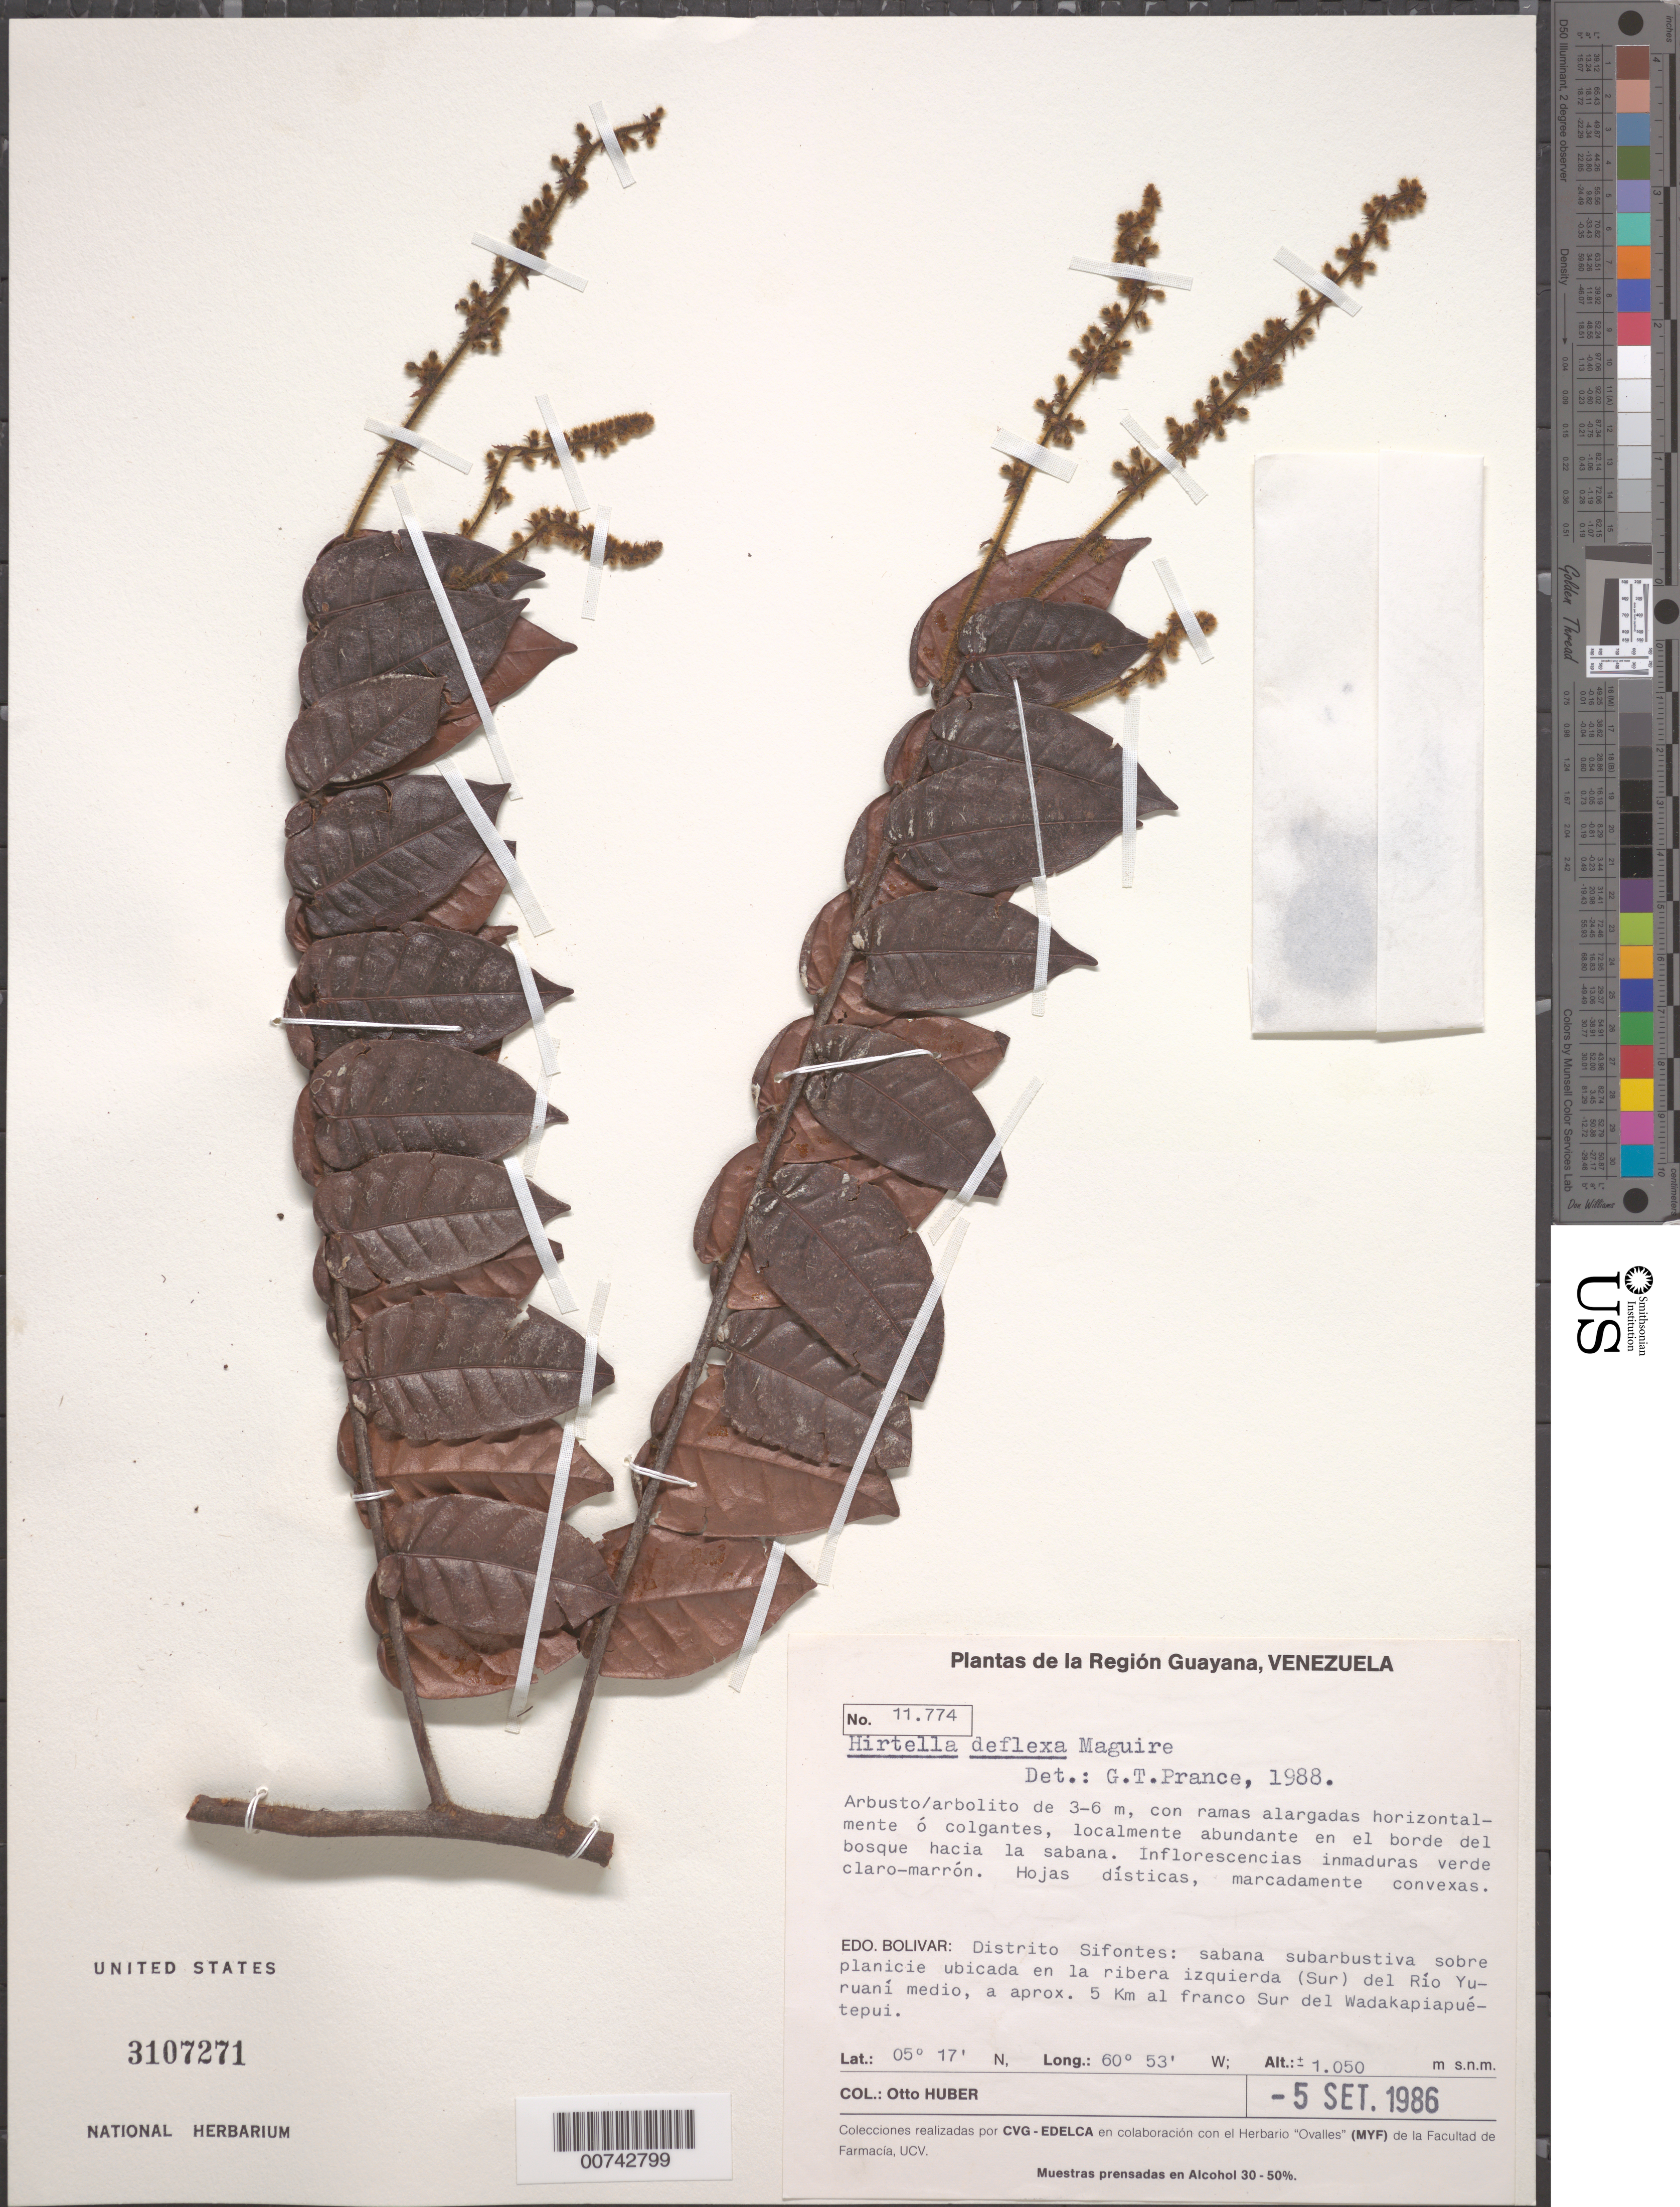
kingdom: Plantae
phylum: Tracheophyta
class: Magnoliopsida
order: Malpighiales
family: Chrysobalanaceae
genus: Hirtella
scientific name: Hirtella deflexa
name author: Maguire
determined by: Prance, G. T.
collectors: O. Huber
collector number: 11774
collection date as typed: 5-Sep-86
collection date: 1986-09-05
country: Venezuela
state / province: Bolívar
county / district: Sifontes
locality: Río Yuruani medio, en la ribera izquierda (Sur), aprox. 5 km al franco Sur del Wadakapiapuetepuí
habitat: En el borde del bosque hacia la sabana. Sabana subarbustiva sobre planicie ubicade en la ribera izquierda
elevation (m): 1050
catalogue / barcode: US 3107271